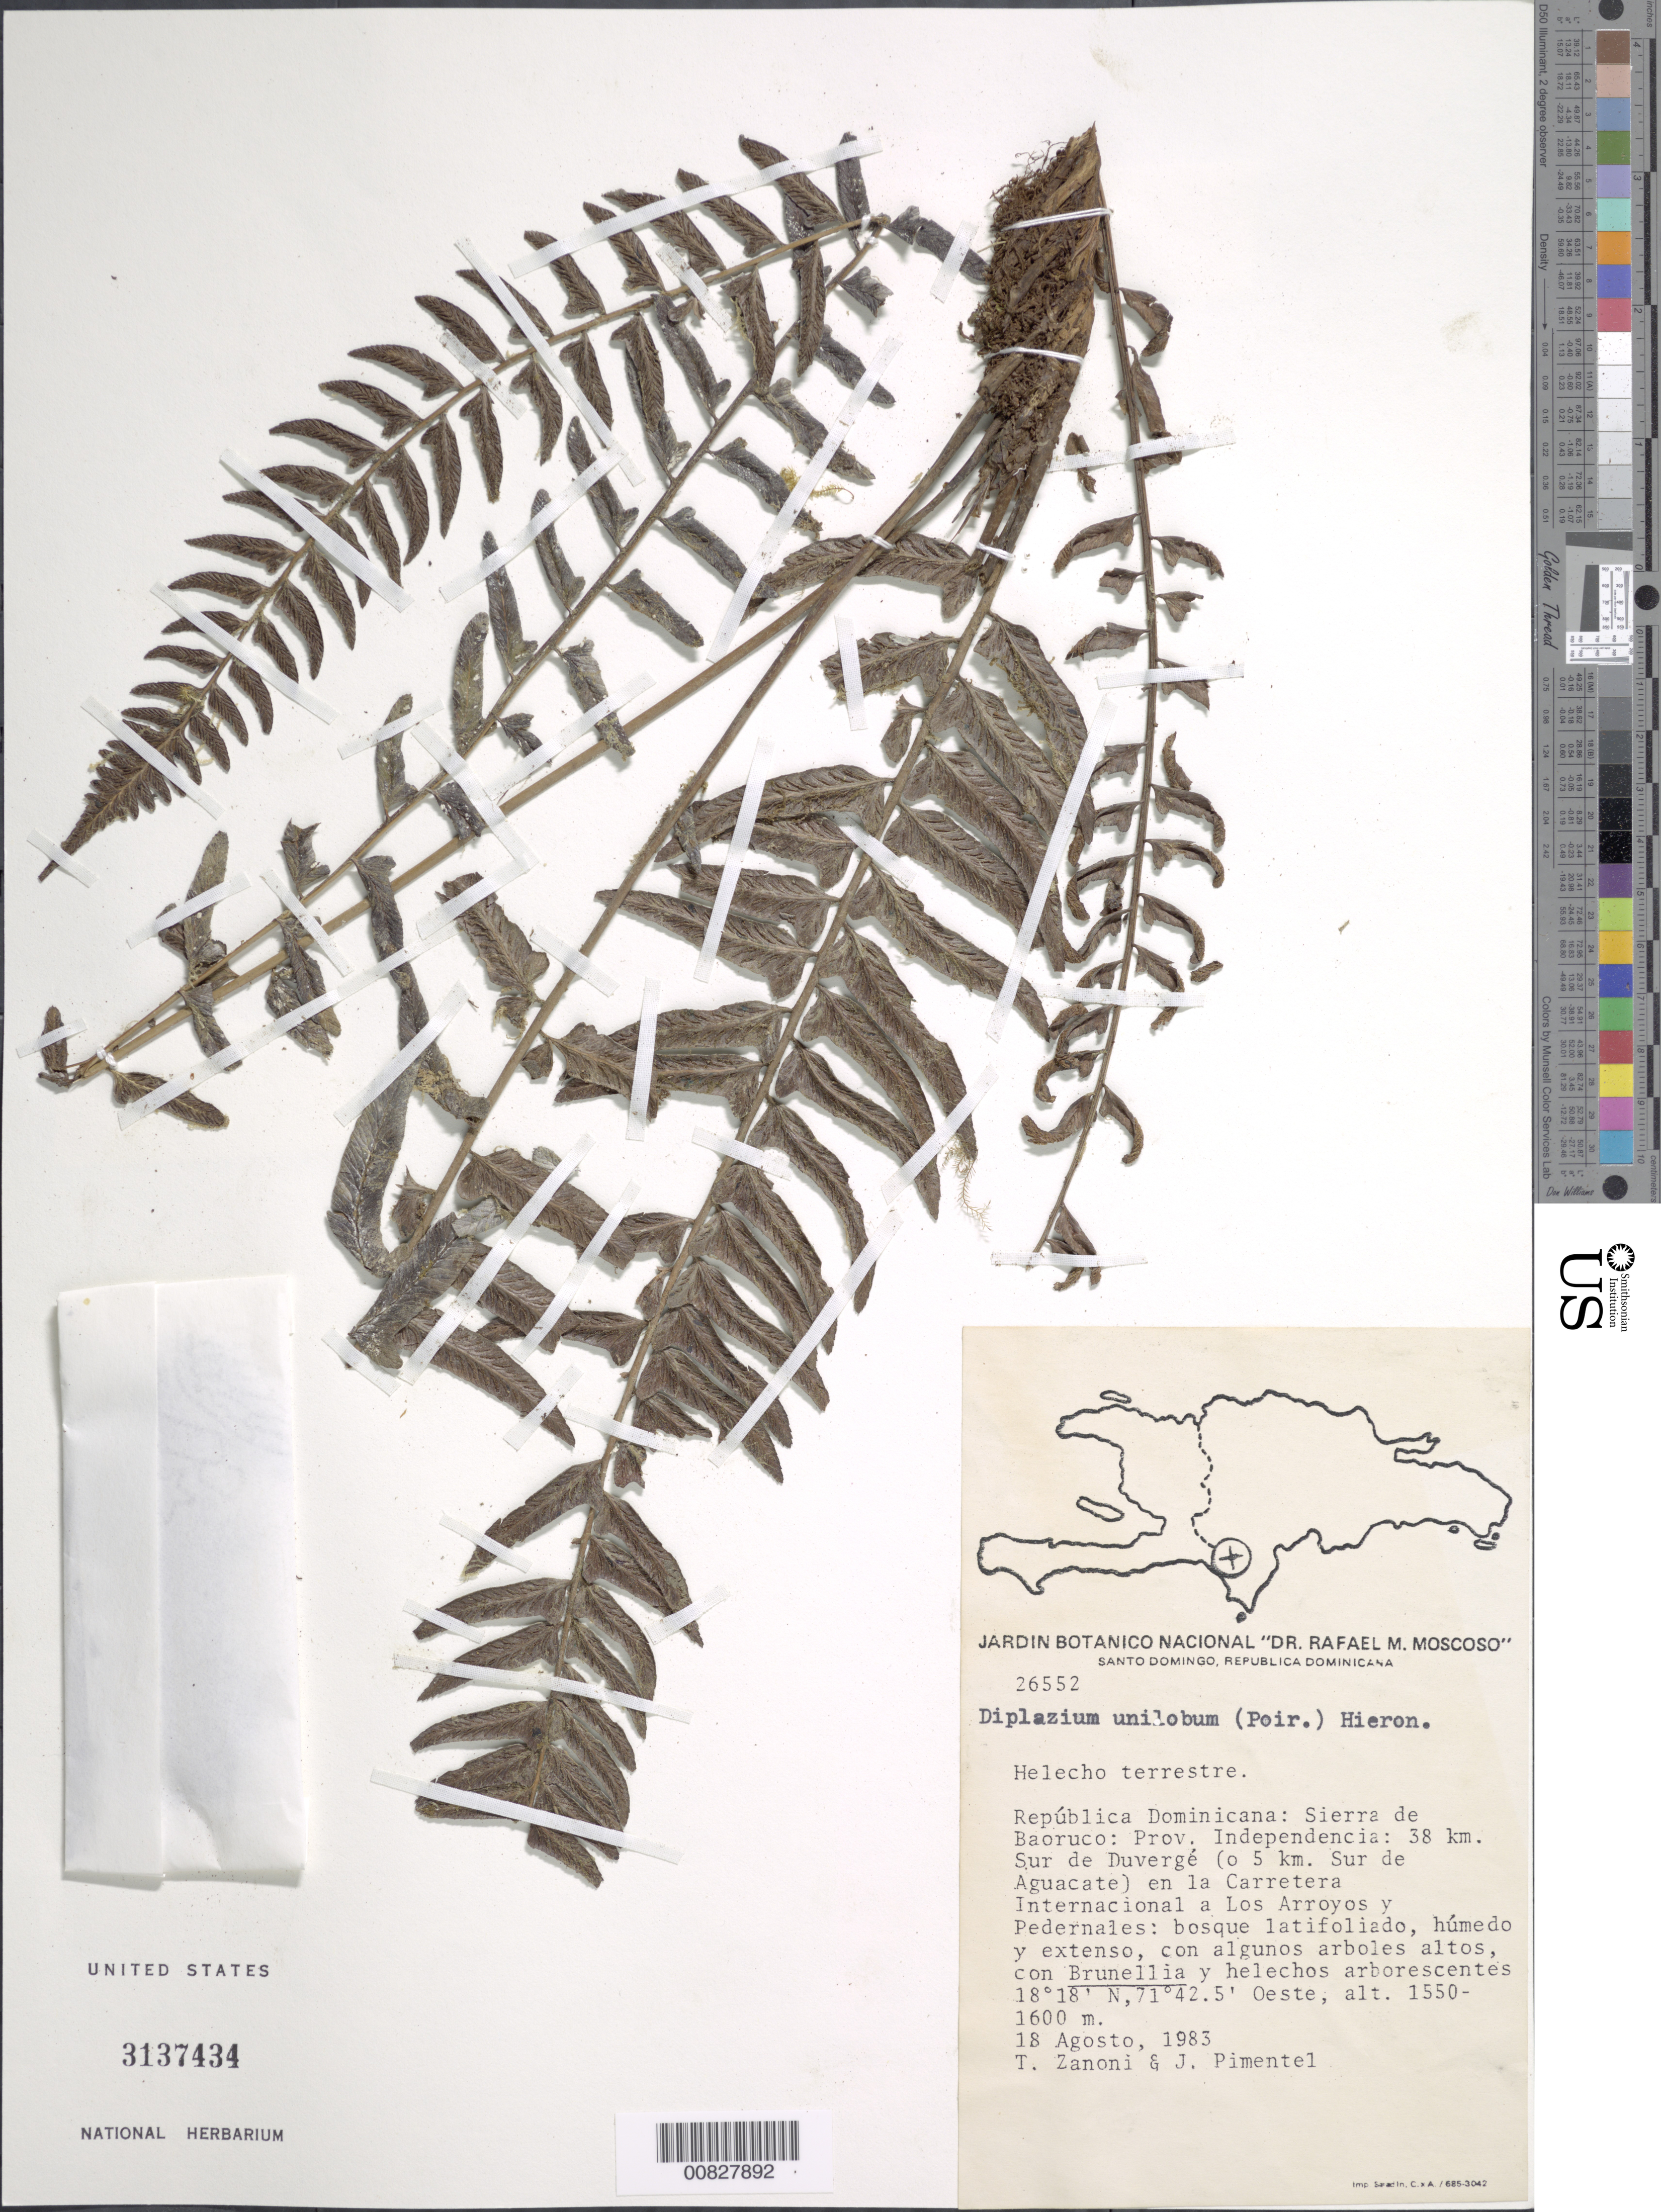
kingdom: Plantae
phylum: Tracheophyta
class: Polypodiopsida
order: Polypodiales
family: Athyriaceae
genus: Diplazium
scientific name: Diplazium unilobum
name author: (Poir.) Hieron.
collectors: T. A. Zanoni & J. Pimentel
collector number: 26552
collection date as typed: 18 Aug 1983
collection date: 1983-08-18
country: Dominican Republic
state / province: Independencia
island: Hispaniola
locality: Sierra de Baoruco, 38 km S de Duvergé (o 5 km S de Aguacate), Carretera Internacional a Los Arroyos y Pedernales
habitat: Bosque latifoliado, húmedo y extenso, conalgunos arboles altos, con Brunellia y helechos arborescentes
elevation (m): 1600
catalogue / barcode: US 3137434